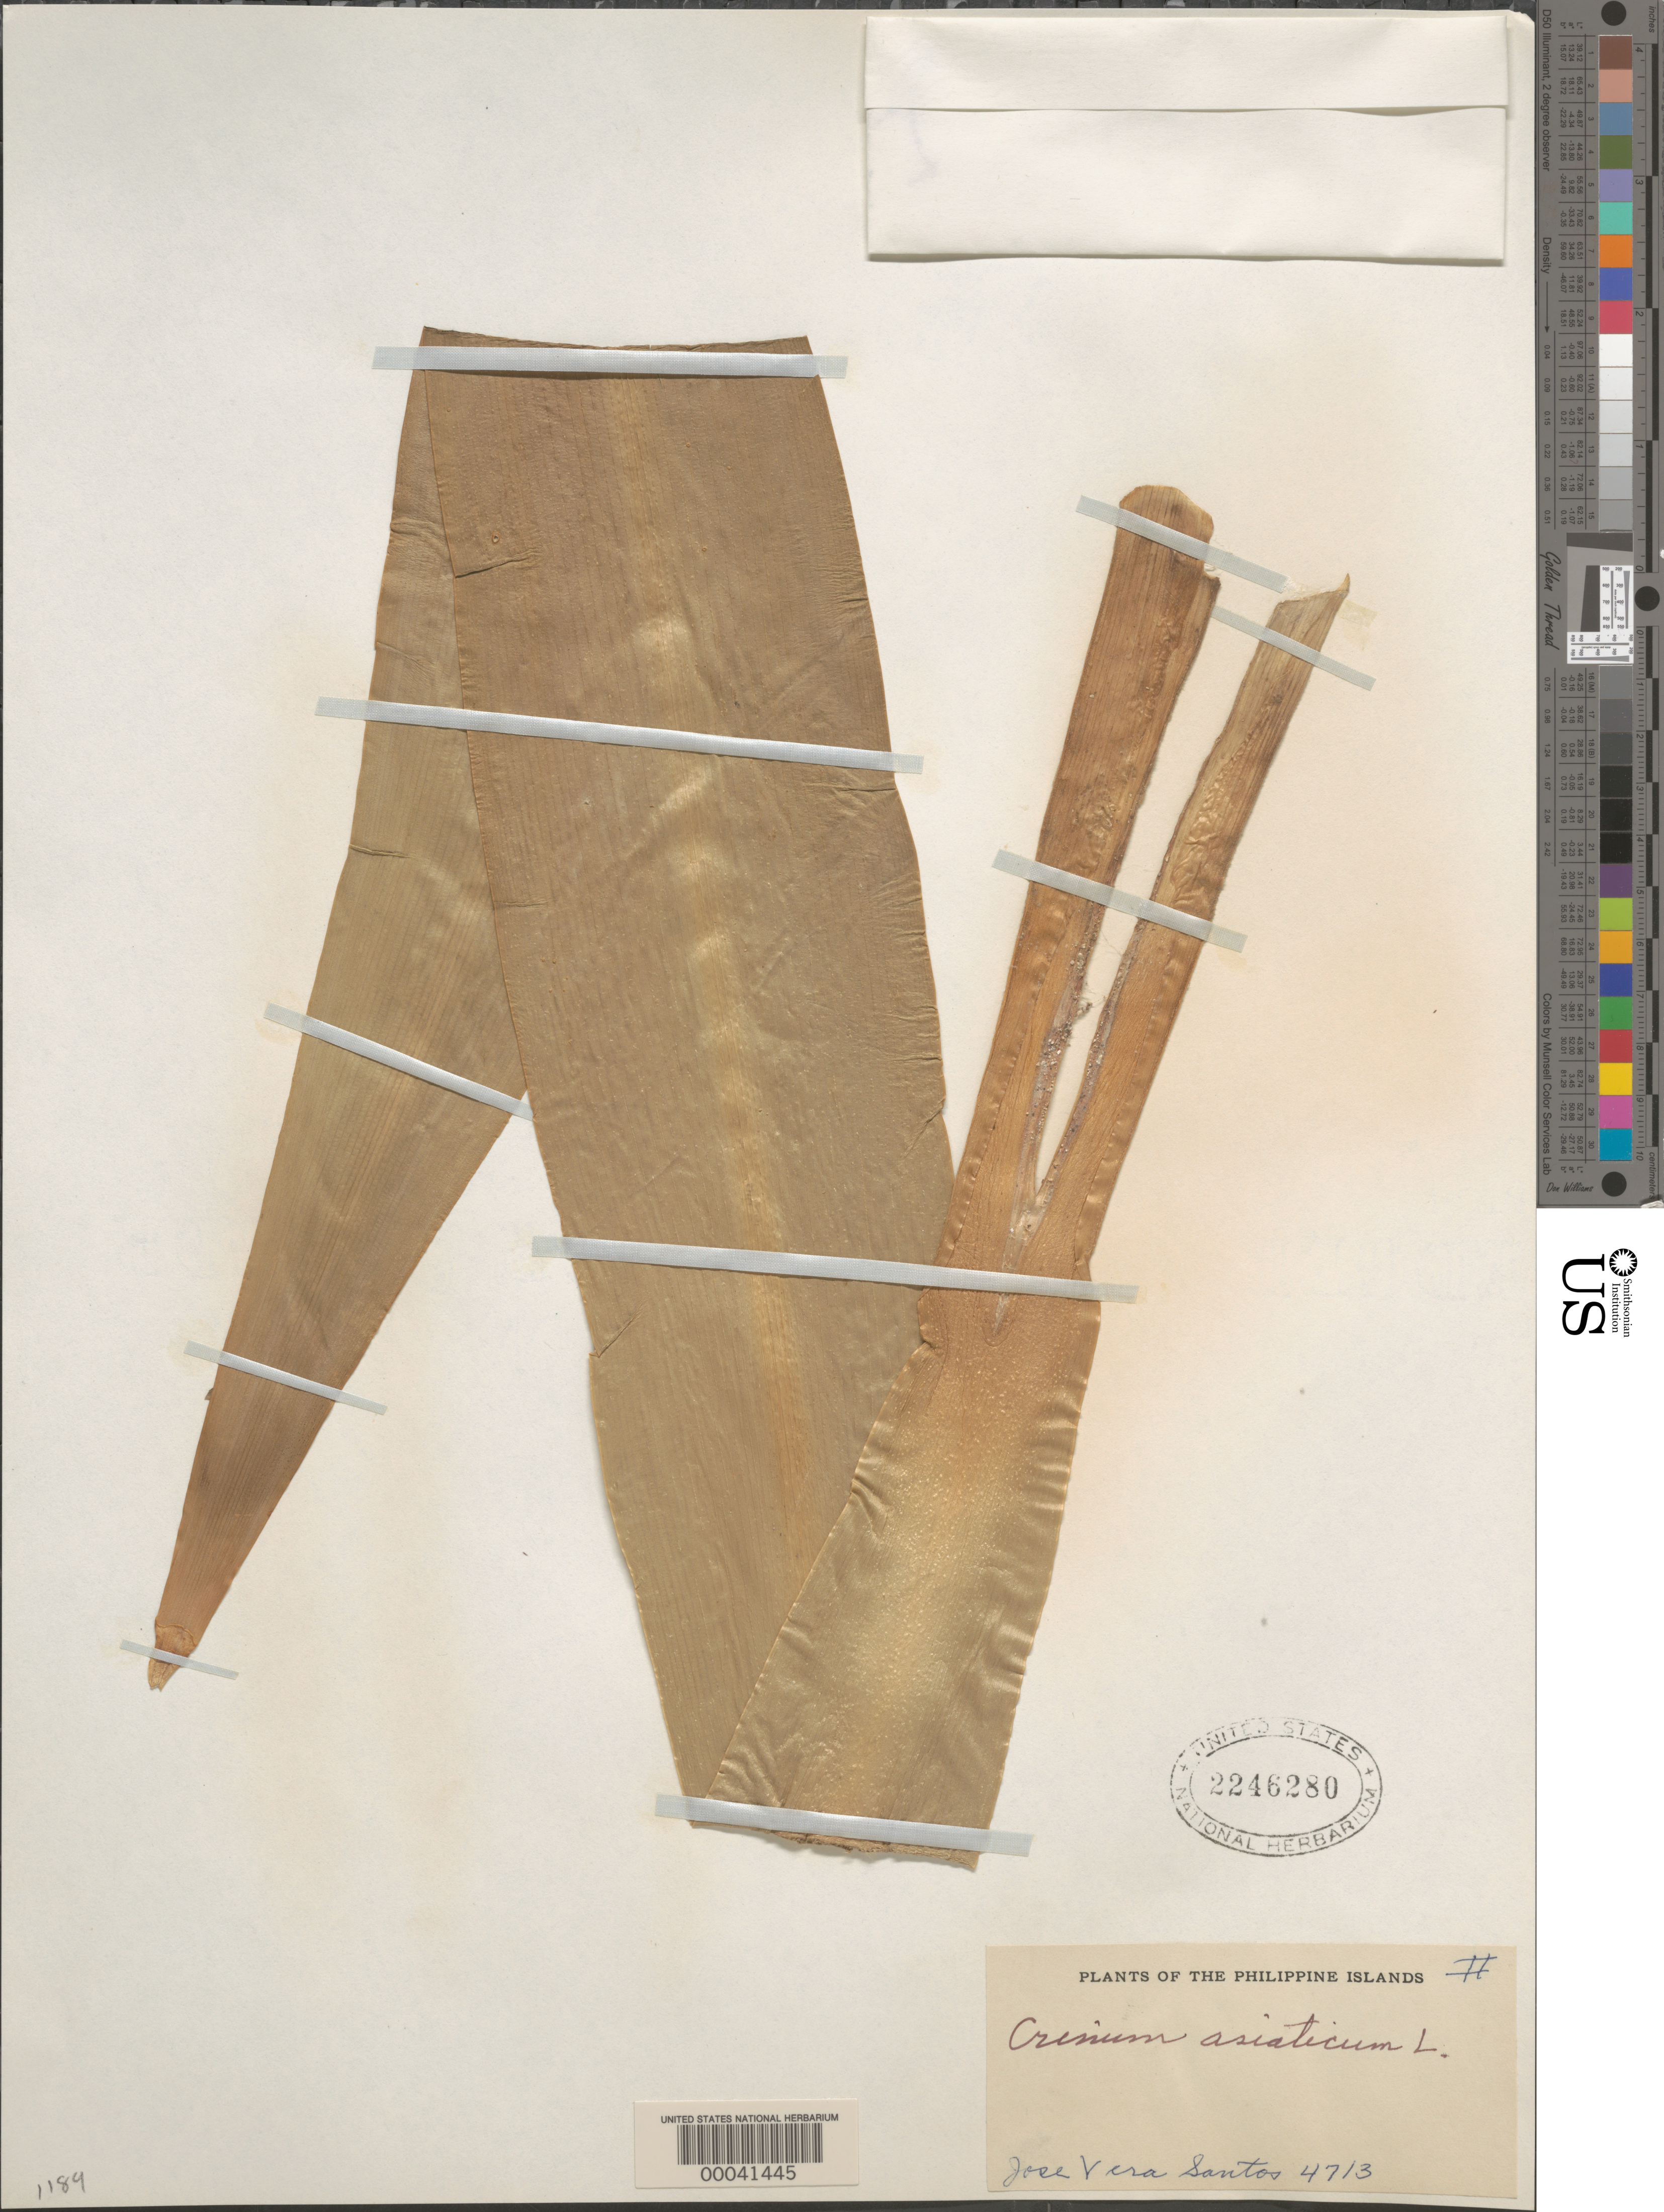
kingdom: Plantae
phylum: Tracheophyta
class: Liliopsida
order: Asparagales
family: Amaryllidaceae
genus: Crinum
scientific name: Crinum asiaticum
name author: L.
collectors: J. V. Santos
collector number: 4713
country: Philippines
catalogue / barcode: US 2246280